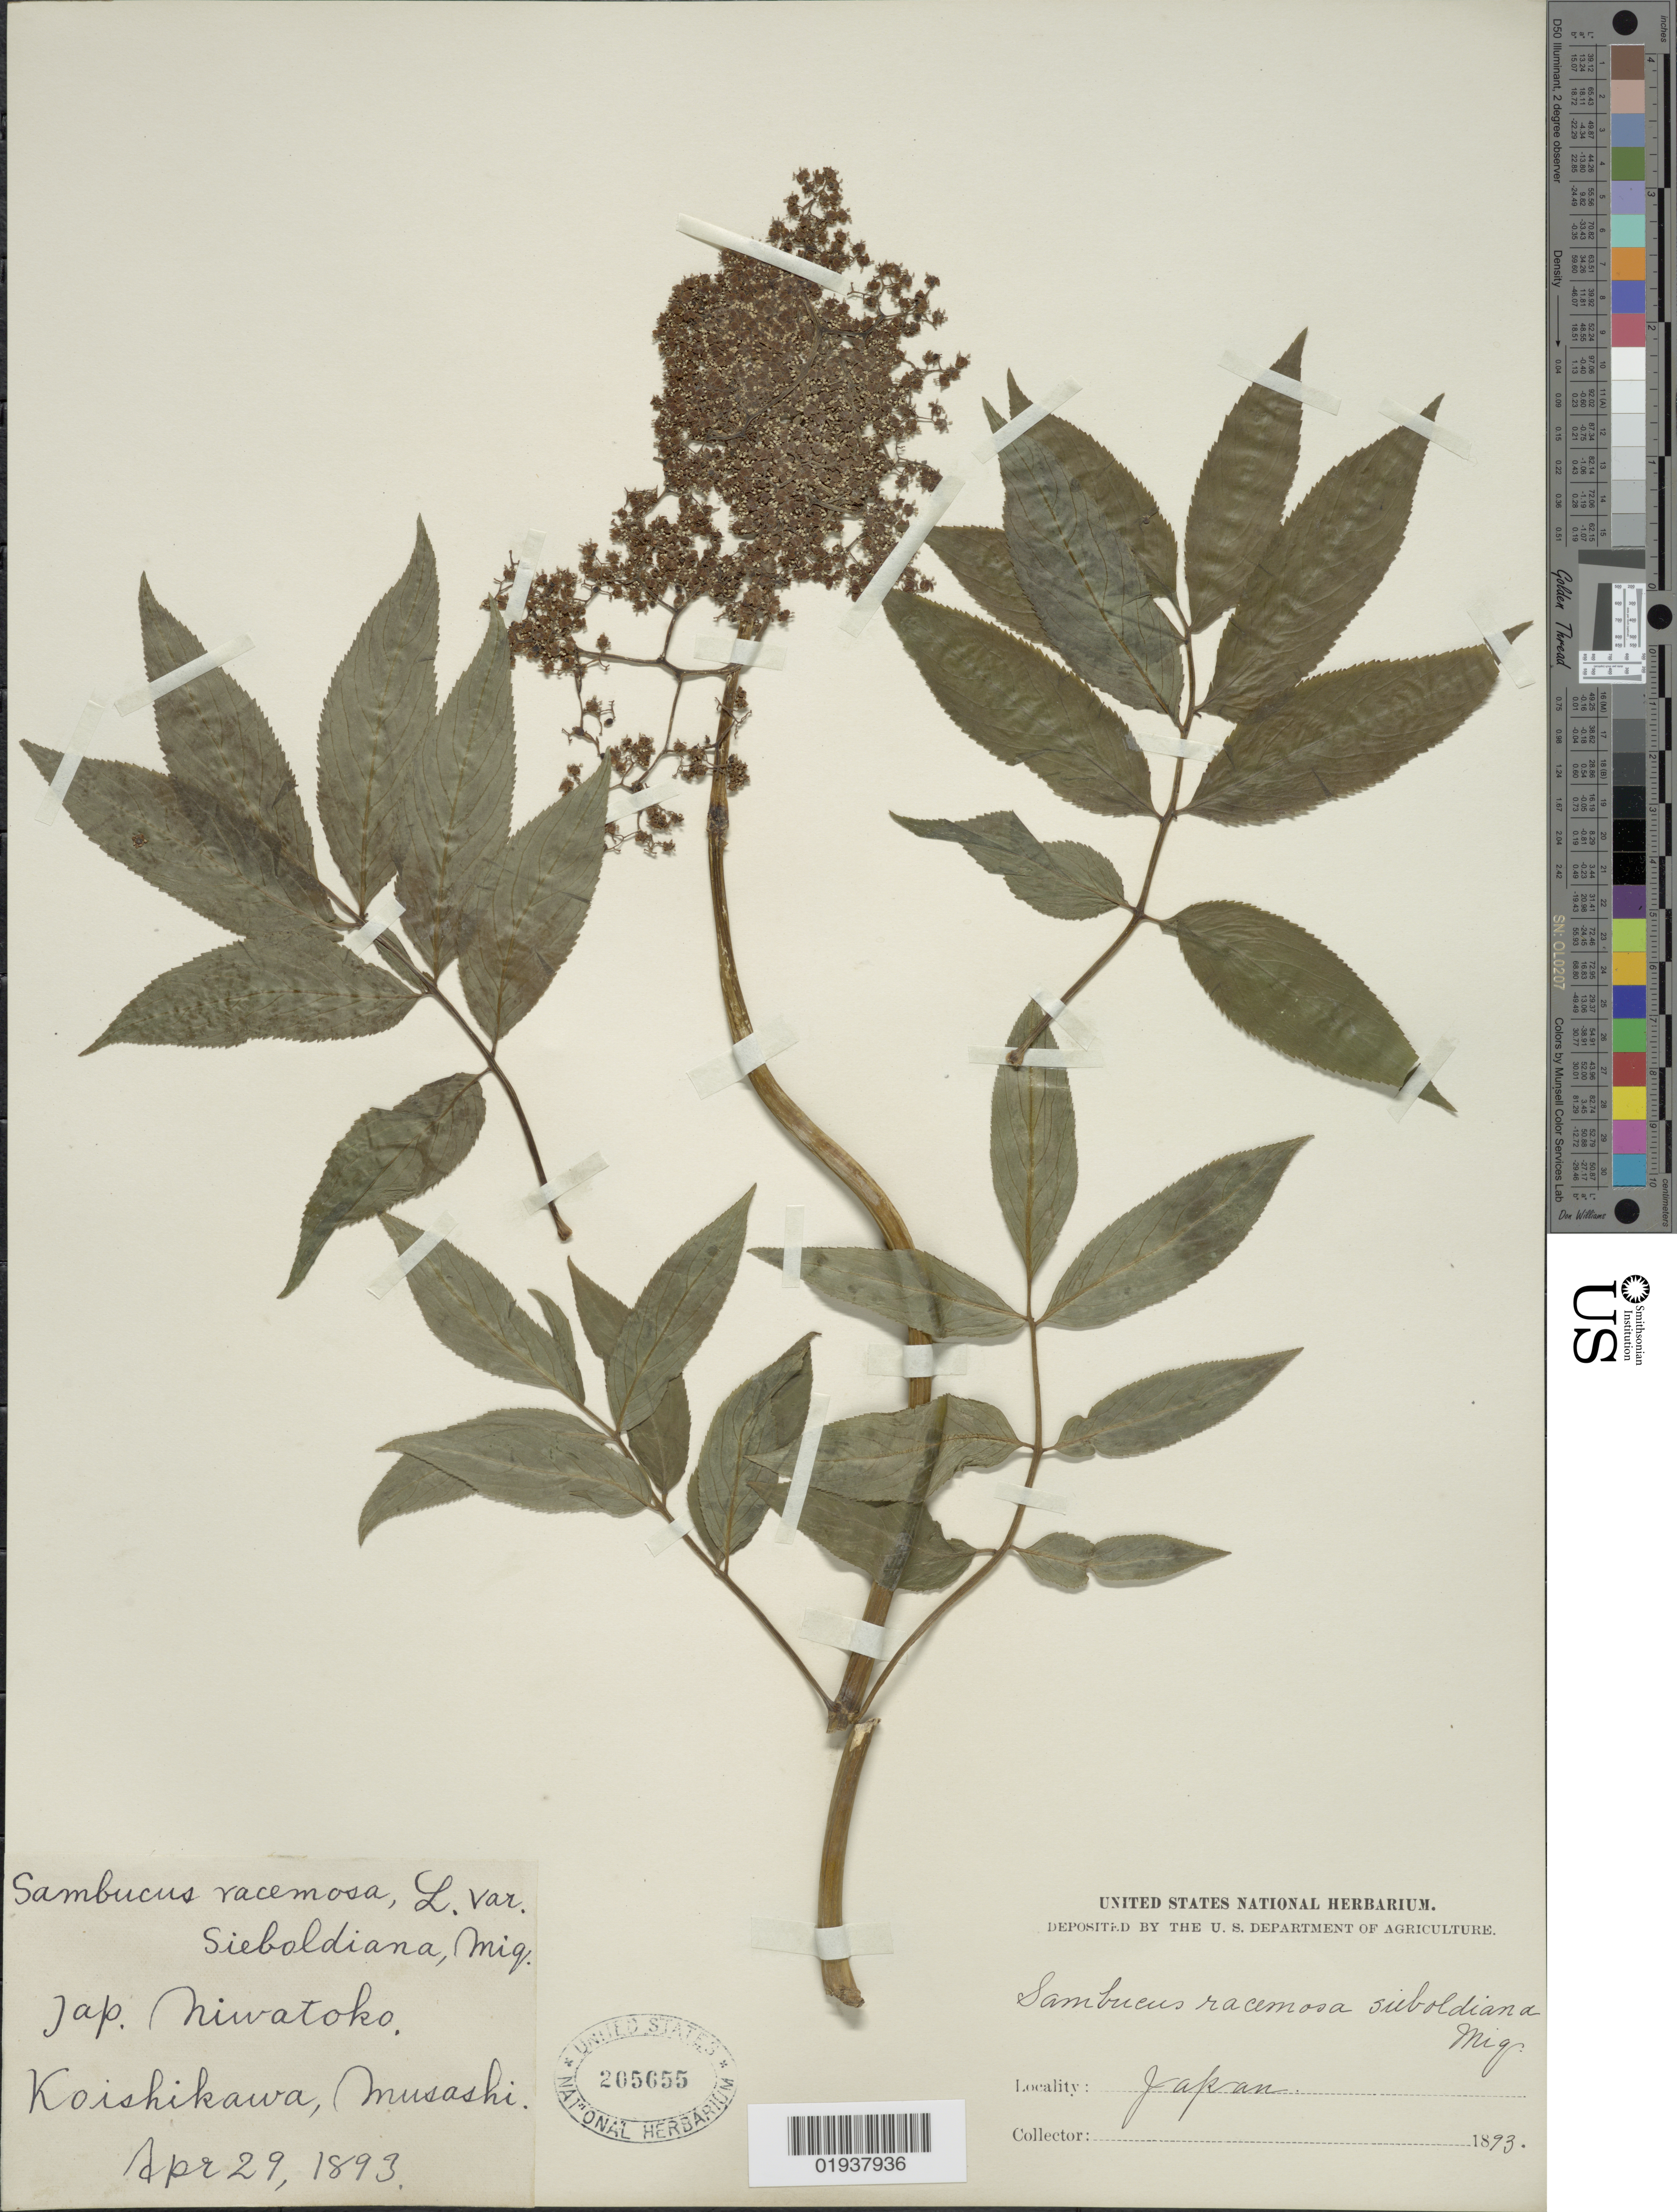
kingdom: Plantae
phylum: Tracheophyta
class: Magnoliopsida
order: Dipsacales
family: Viburnaceae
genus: Sambucus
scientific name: Sambucus racemosa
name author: L.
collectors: ex herb. United States National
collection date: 1893-04-29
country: Japan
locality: Koishikawa, Musashi.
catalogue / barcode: US 265655